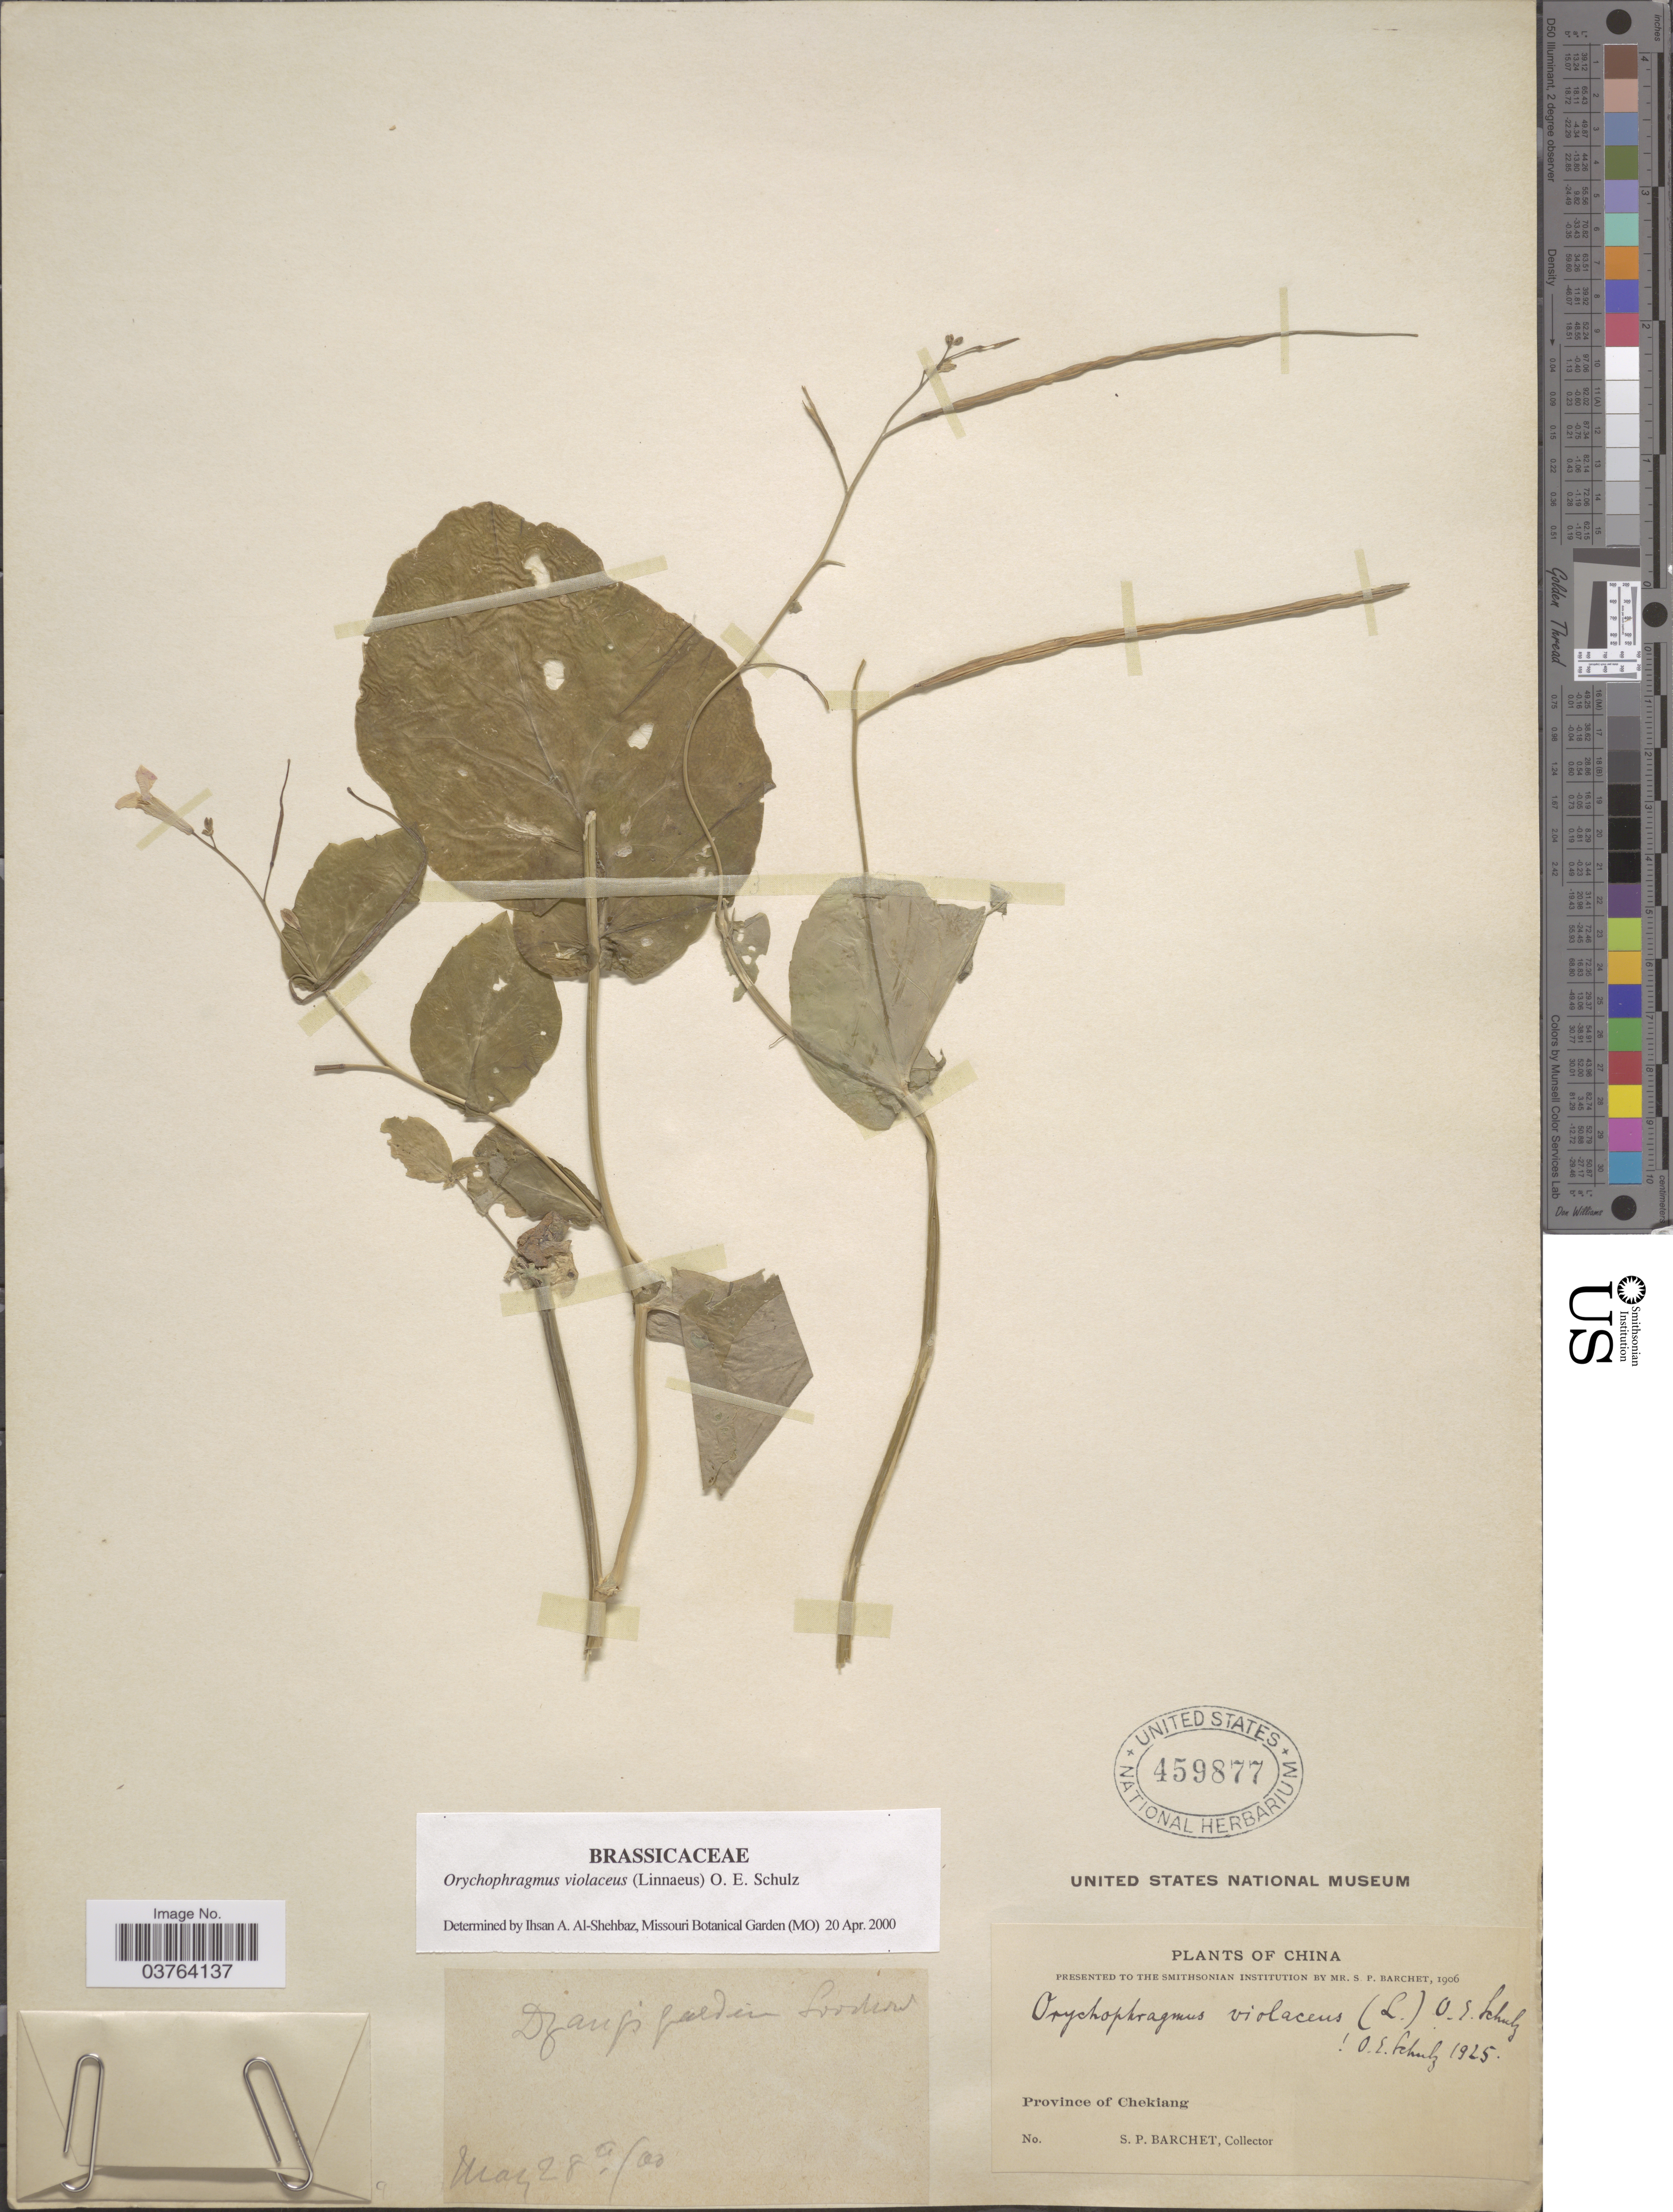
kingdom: Plantae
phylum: Tracheophyta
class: Magnoliopsida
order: Brassicales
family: Brassicaceae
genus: Orychophragmus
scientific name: Orychophragmus violaceus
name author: (L.) O.E. Schulz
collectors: S. P. Barchet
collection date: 1900-05-28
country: China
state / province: Zhejiang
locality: Province of Chekiang.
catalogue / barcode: US 459877